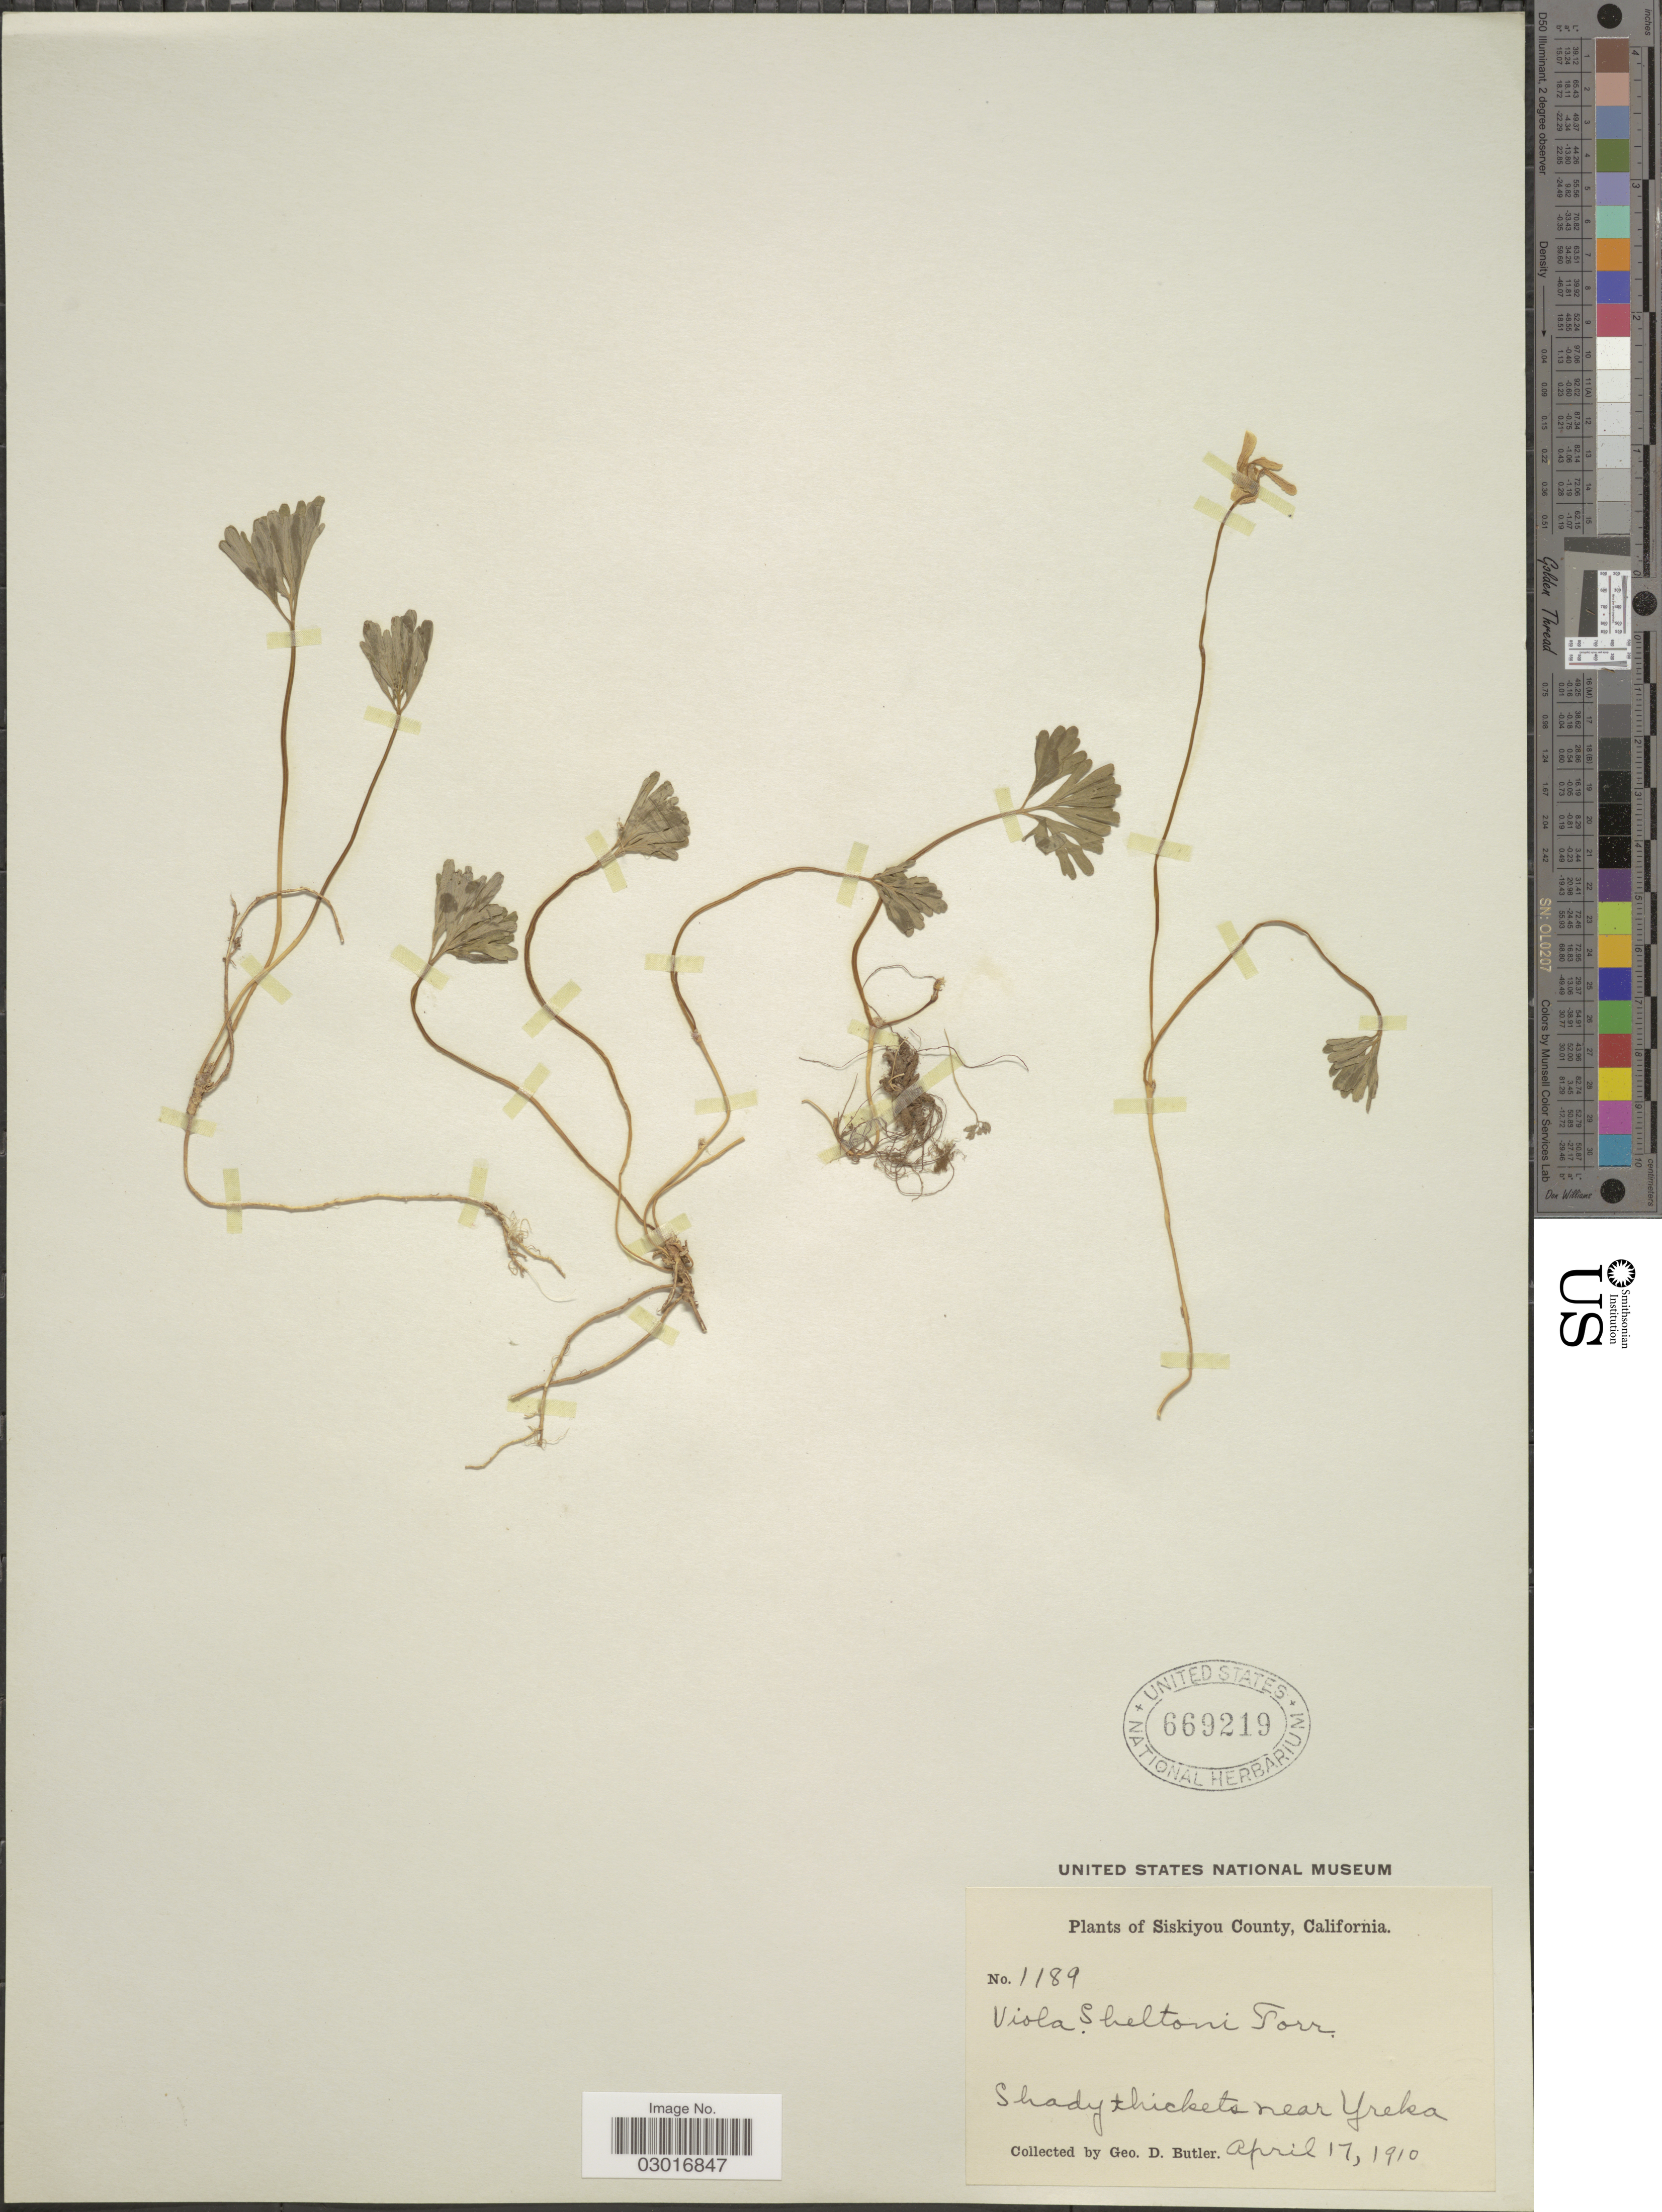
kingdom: Plantae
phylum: Tracheophyta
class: Magnoliopsida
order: Malpighiales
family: Violaceae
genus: Viola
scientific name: Viola sheltonii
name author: Torr.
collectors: G. D. Butler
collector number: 1189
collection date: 1910-04-17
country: United States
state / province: California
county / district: Siskiyou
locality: Siskiyou County. Near Yreka.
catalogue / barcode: US 669219